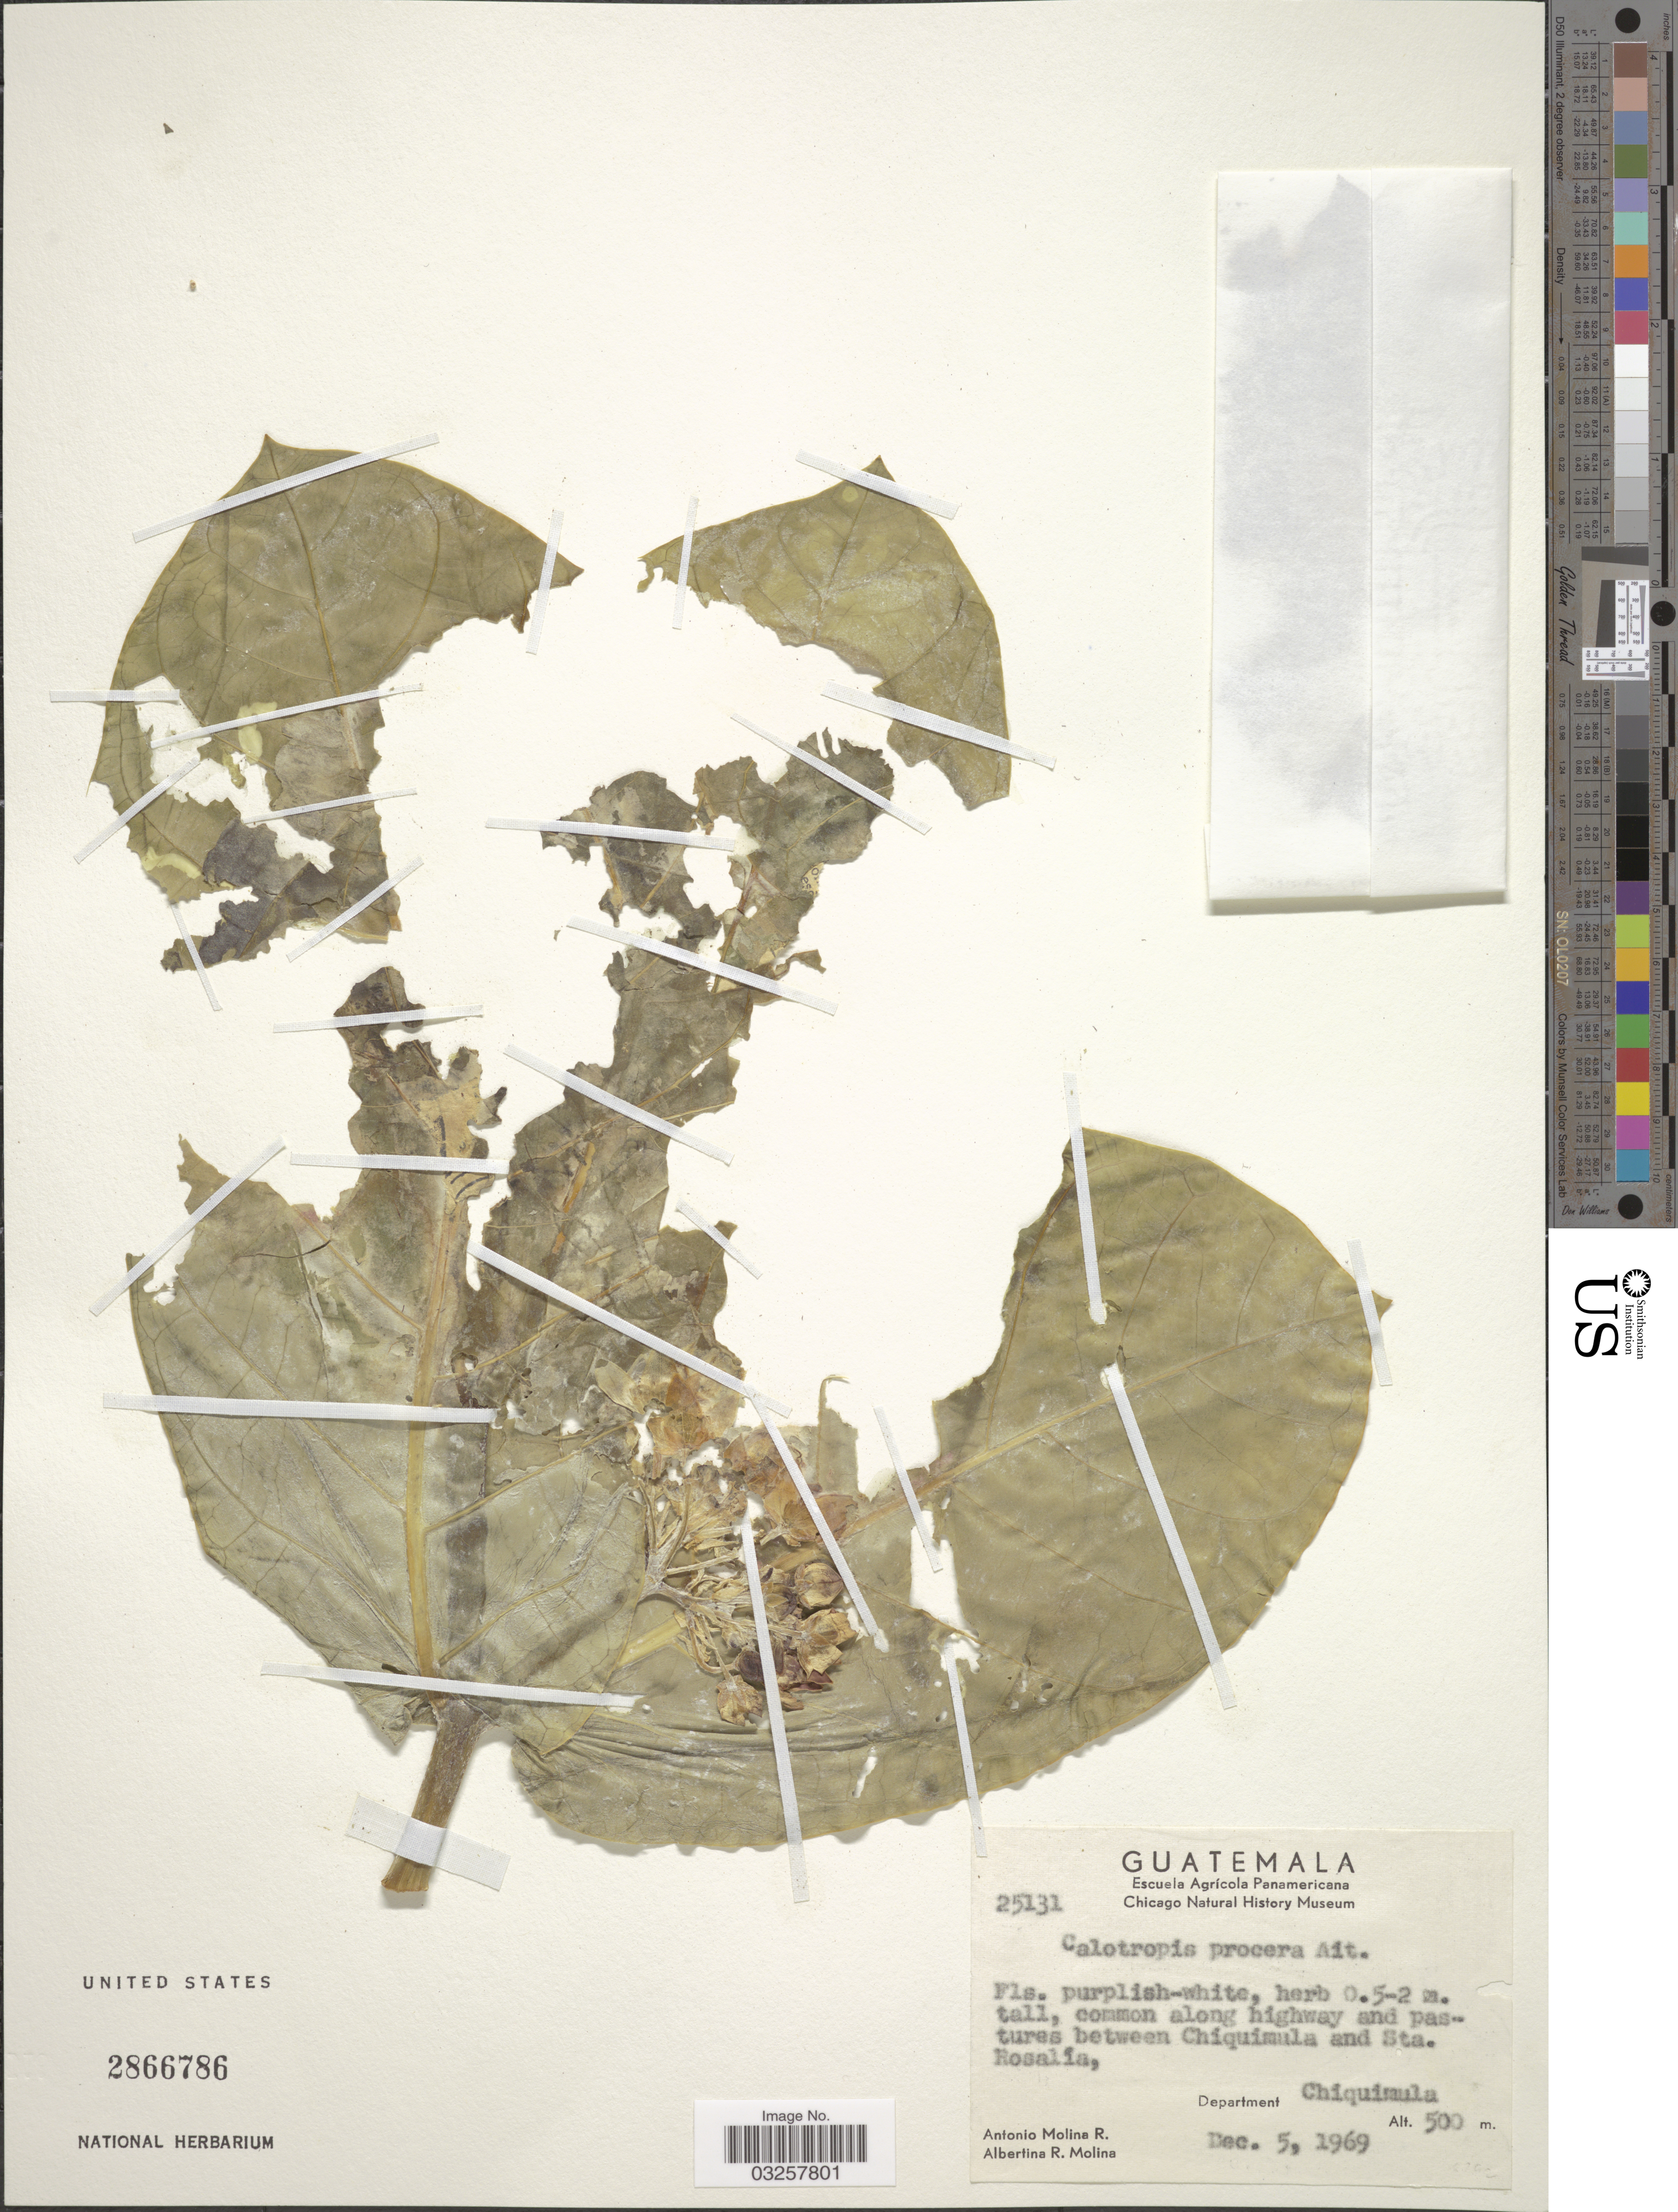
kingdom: Plantae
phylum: Tracheophyta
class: Magnoliopsida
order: Gentianales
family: Apocynaceae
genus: Calotropis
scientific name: Calotropis procera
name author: (Aiton) W.T. Aiton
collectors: A. Molina R. & A. R. Molina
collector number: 25131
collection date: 1969-12-05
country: Guatemala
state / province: Chiquimula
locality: Between Chiquimula and Sta. Rosalía, Department Chiquimula.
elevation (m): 500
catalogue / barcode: US 2866786